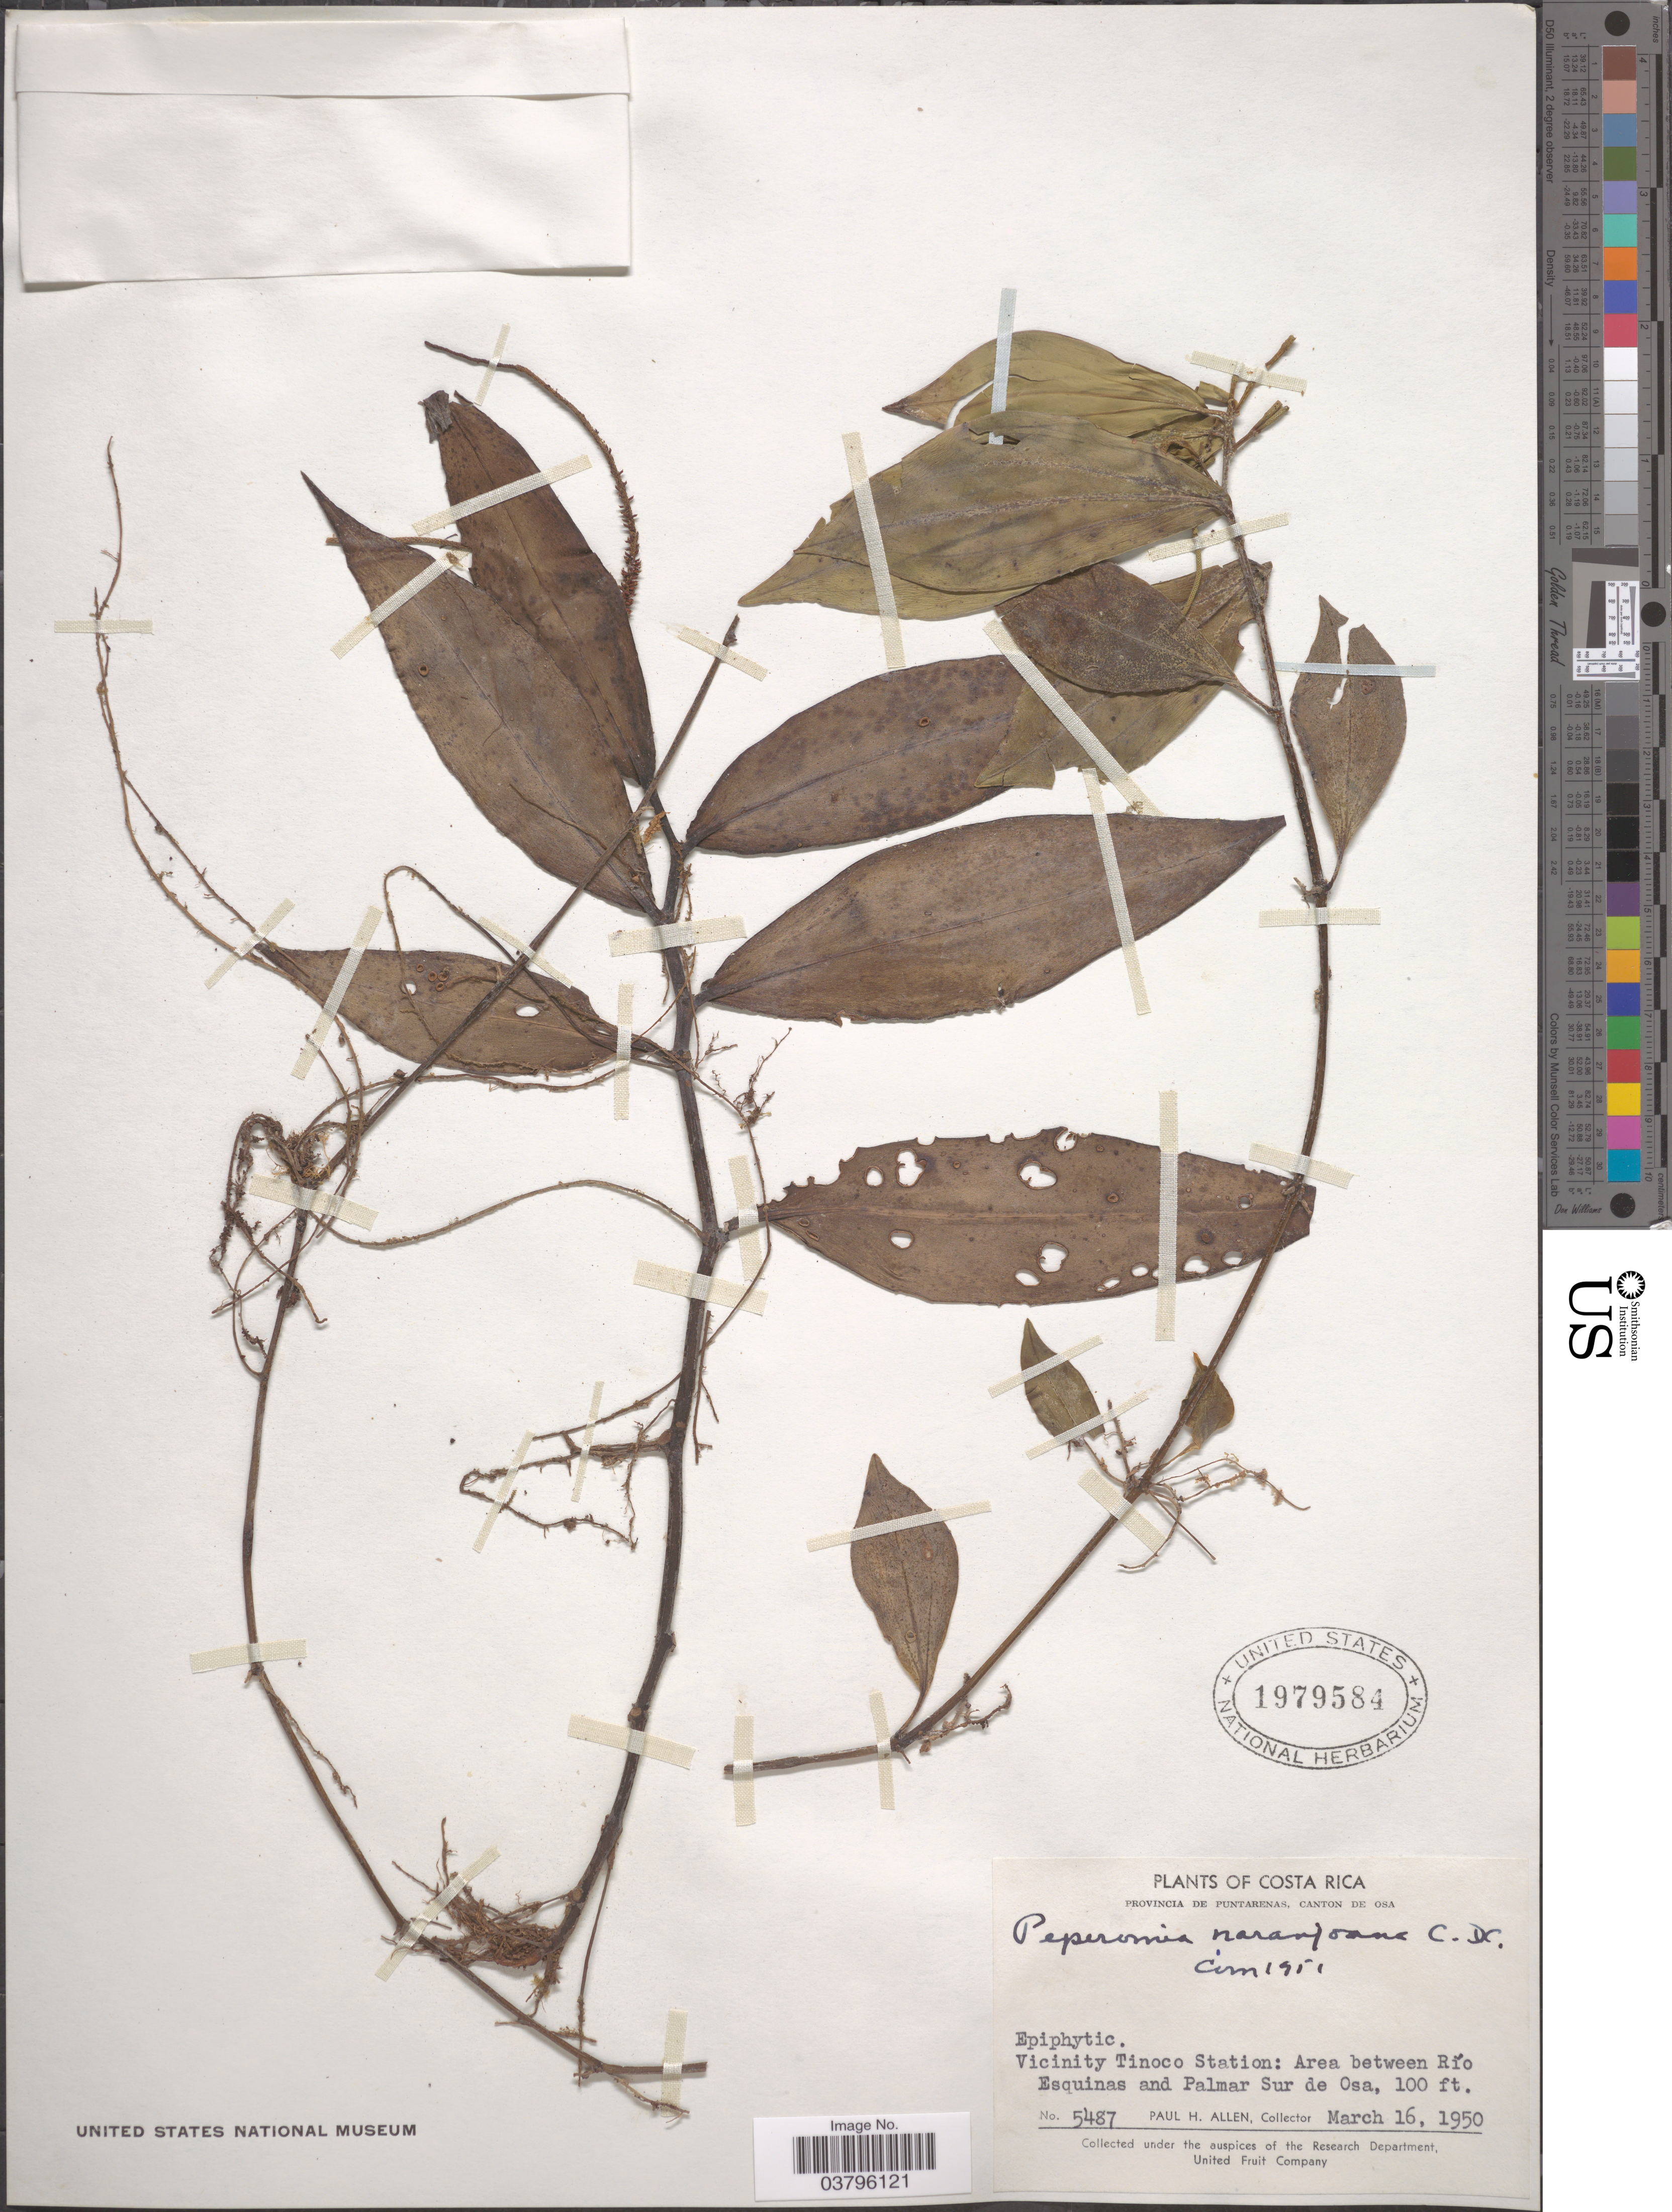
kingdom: Plantae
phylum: Tracheophyta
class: Magnoliopsida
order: Piperales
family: Piperaceae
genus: Peperomia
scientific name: Peperomia macrostachya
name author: (Vahl) A. Dietr.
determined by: Jiménez, José Estaban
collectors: P. H. Allen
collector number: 5487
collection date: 1950-03-16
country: Costa Rica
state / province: Puntarenas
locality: Canton de Osa. Vicinity Tinoco Station; Area between Río Esquinas and Palmar Sur de Osa.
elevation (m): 30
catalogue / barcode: US 1979584